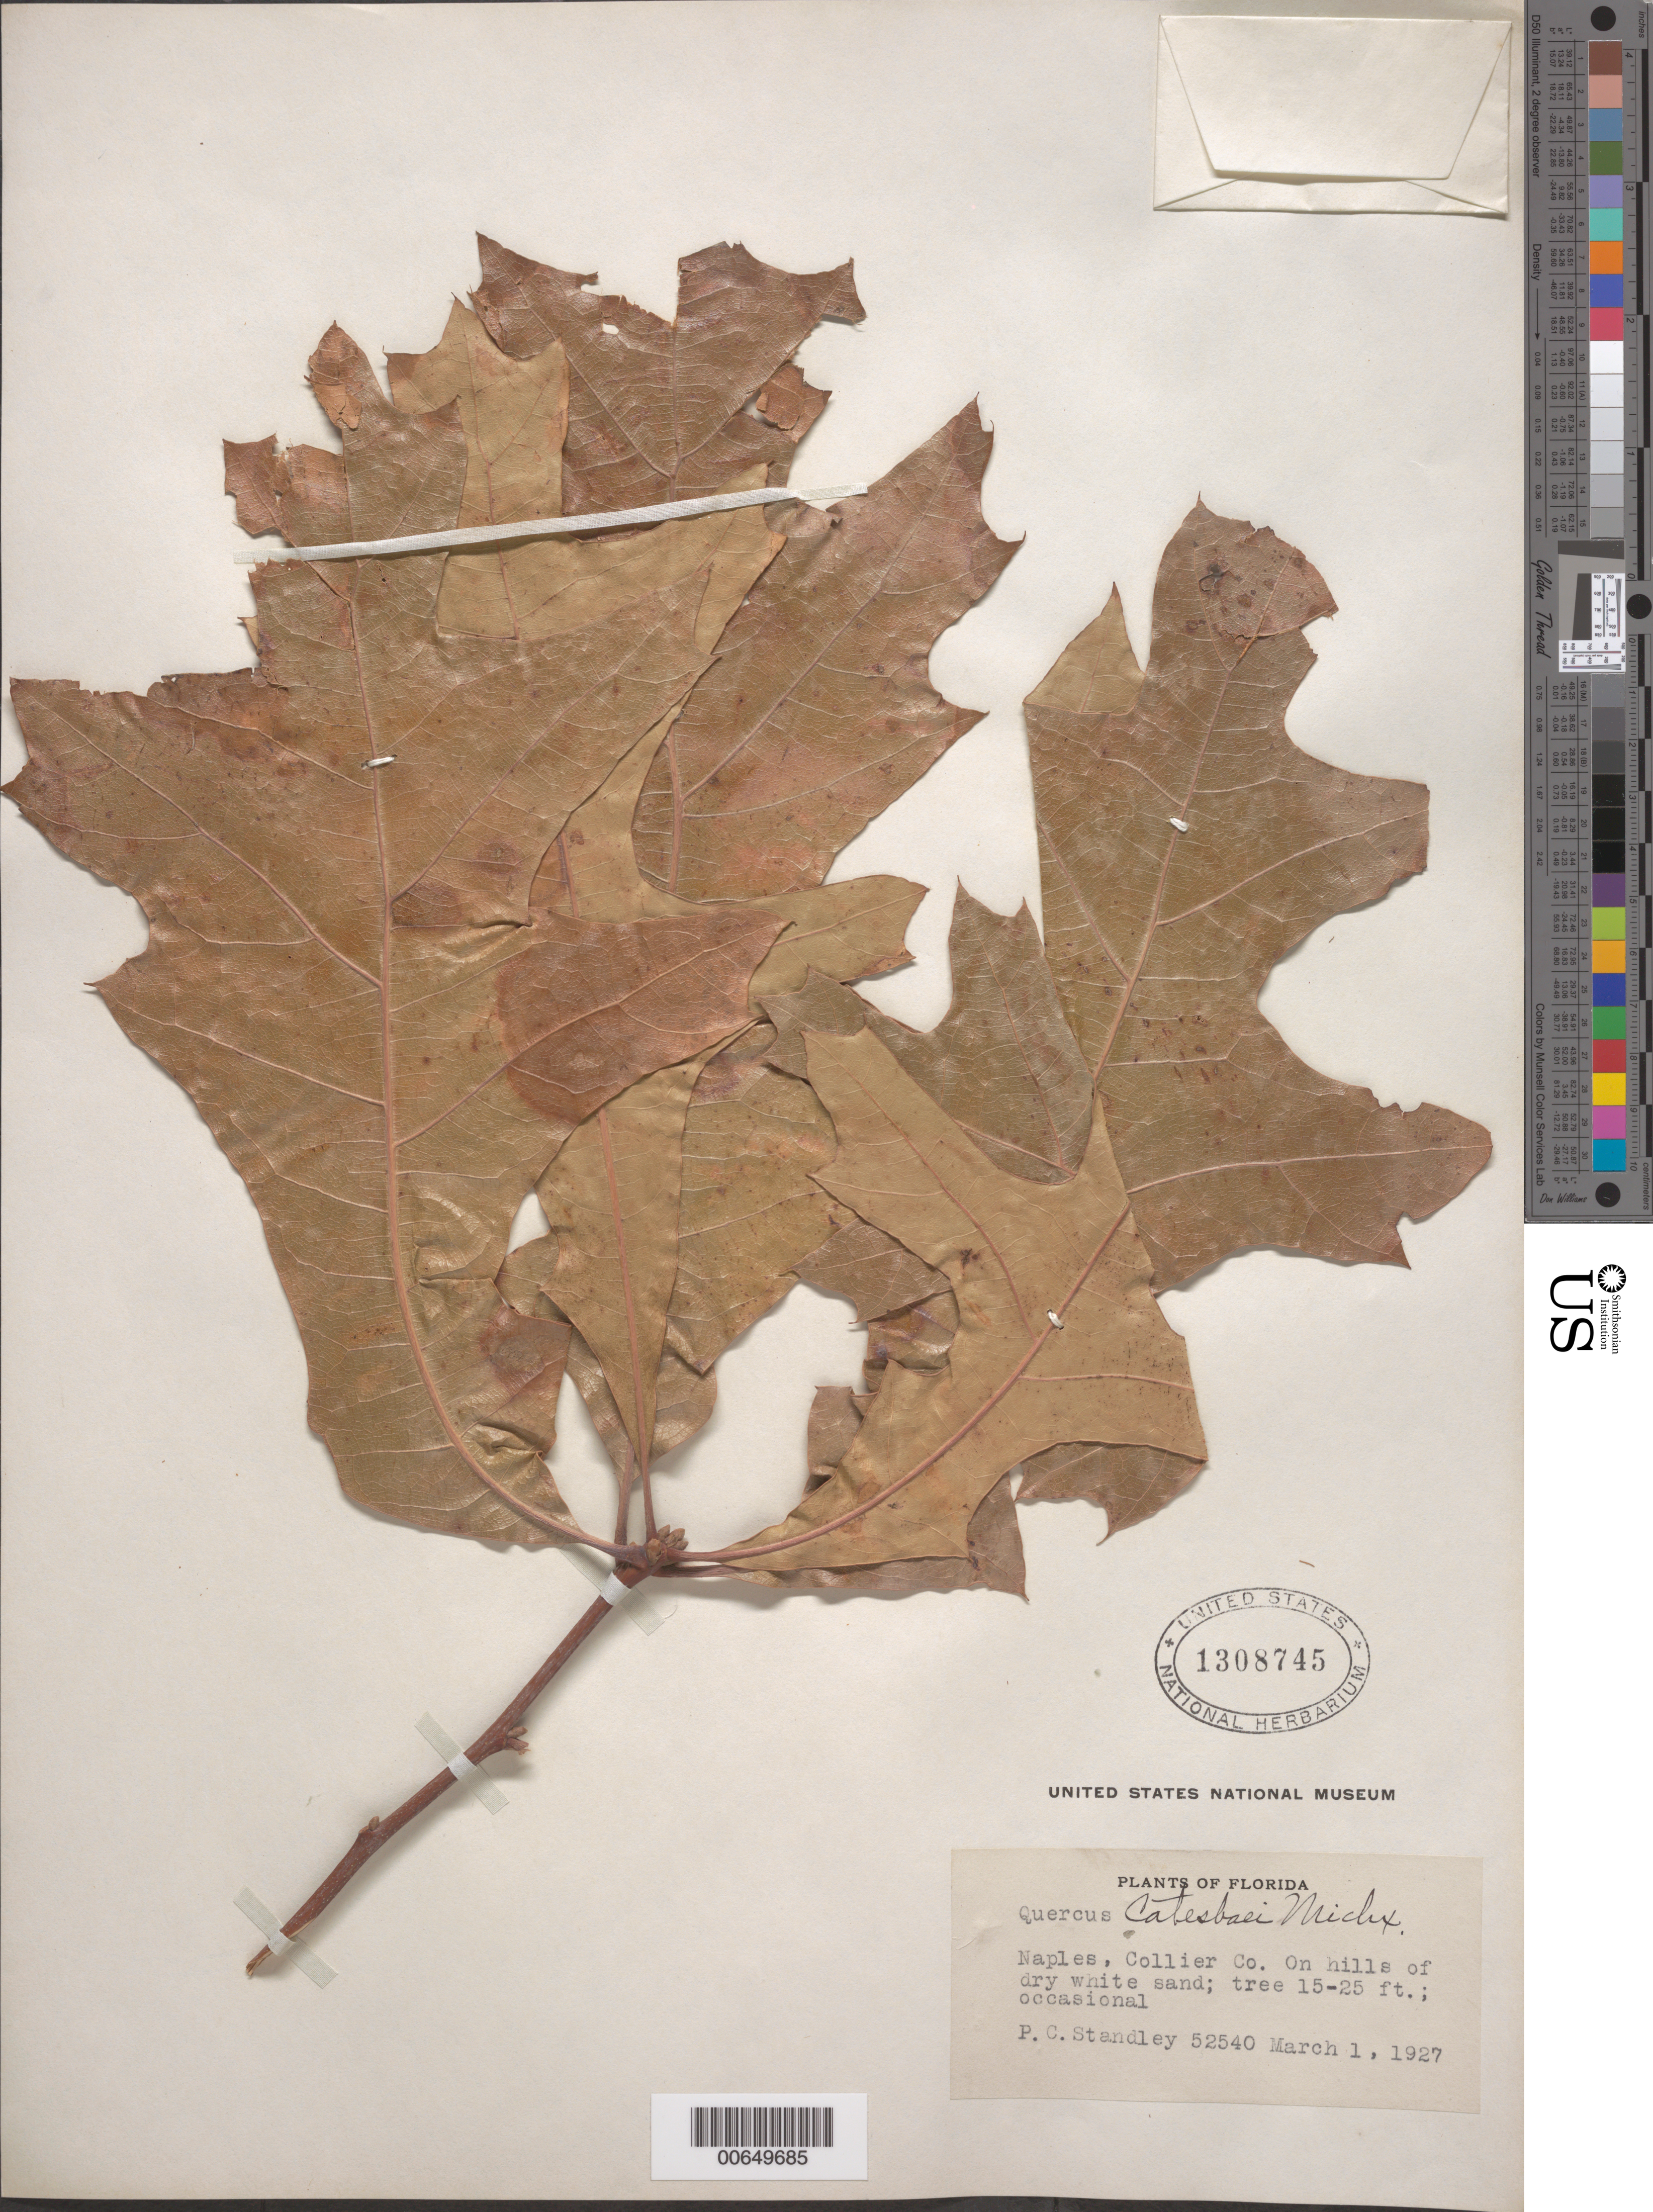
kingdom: Plantae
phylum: Tracheophyta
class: Magnoliopsida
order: Fagales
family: Fagaceae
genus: Quercus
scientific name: Quercus laevis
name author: Walter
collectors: P. C. Standley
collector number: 52540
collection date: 1927-03-01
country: United States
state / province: Florida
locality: Naples, Collier, Co.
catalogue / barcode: US 1308745